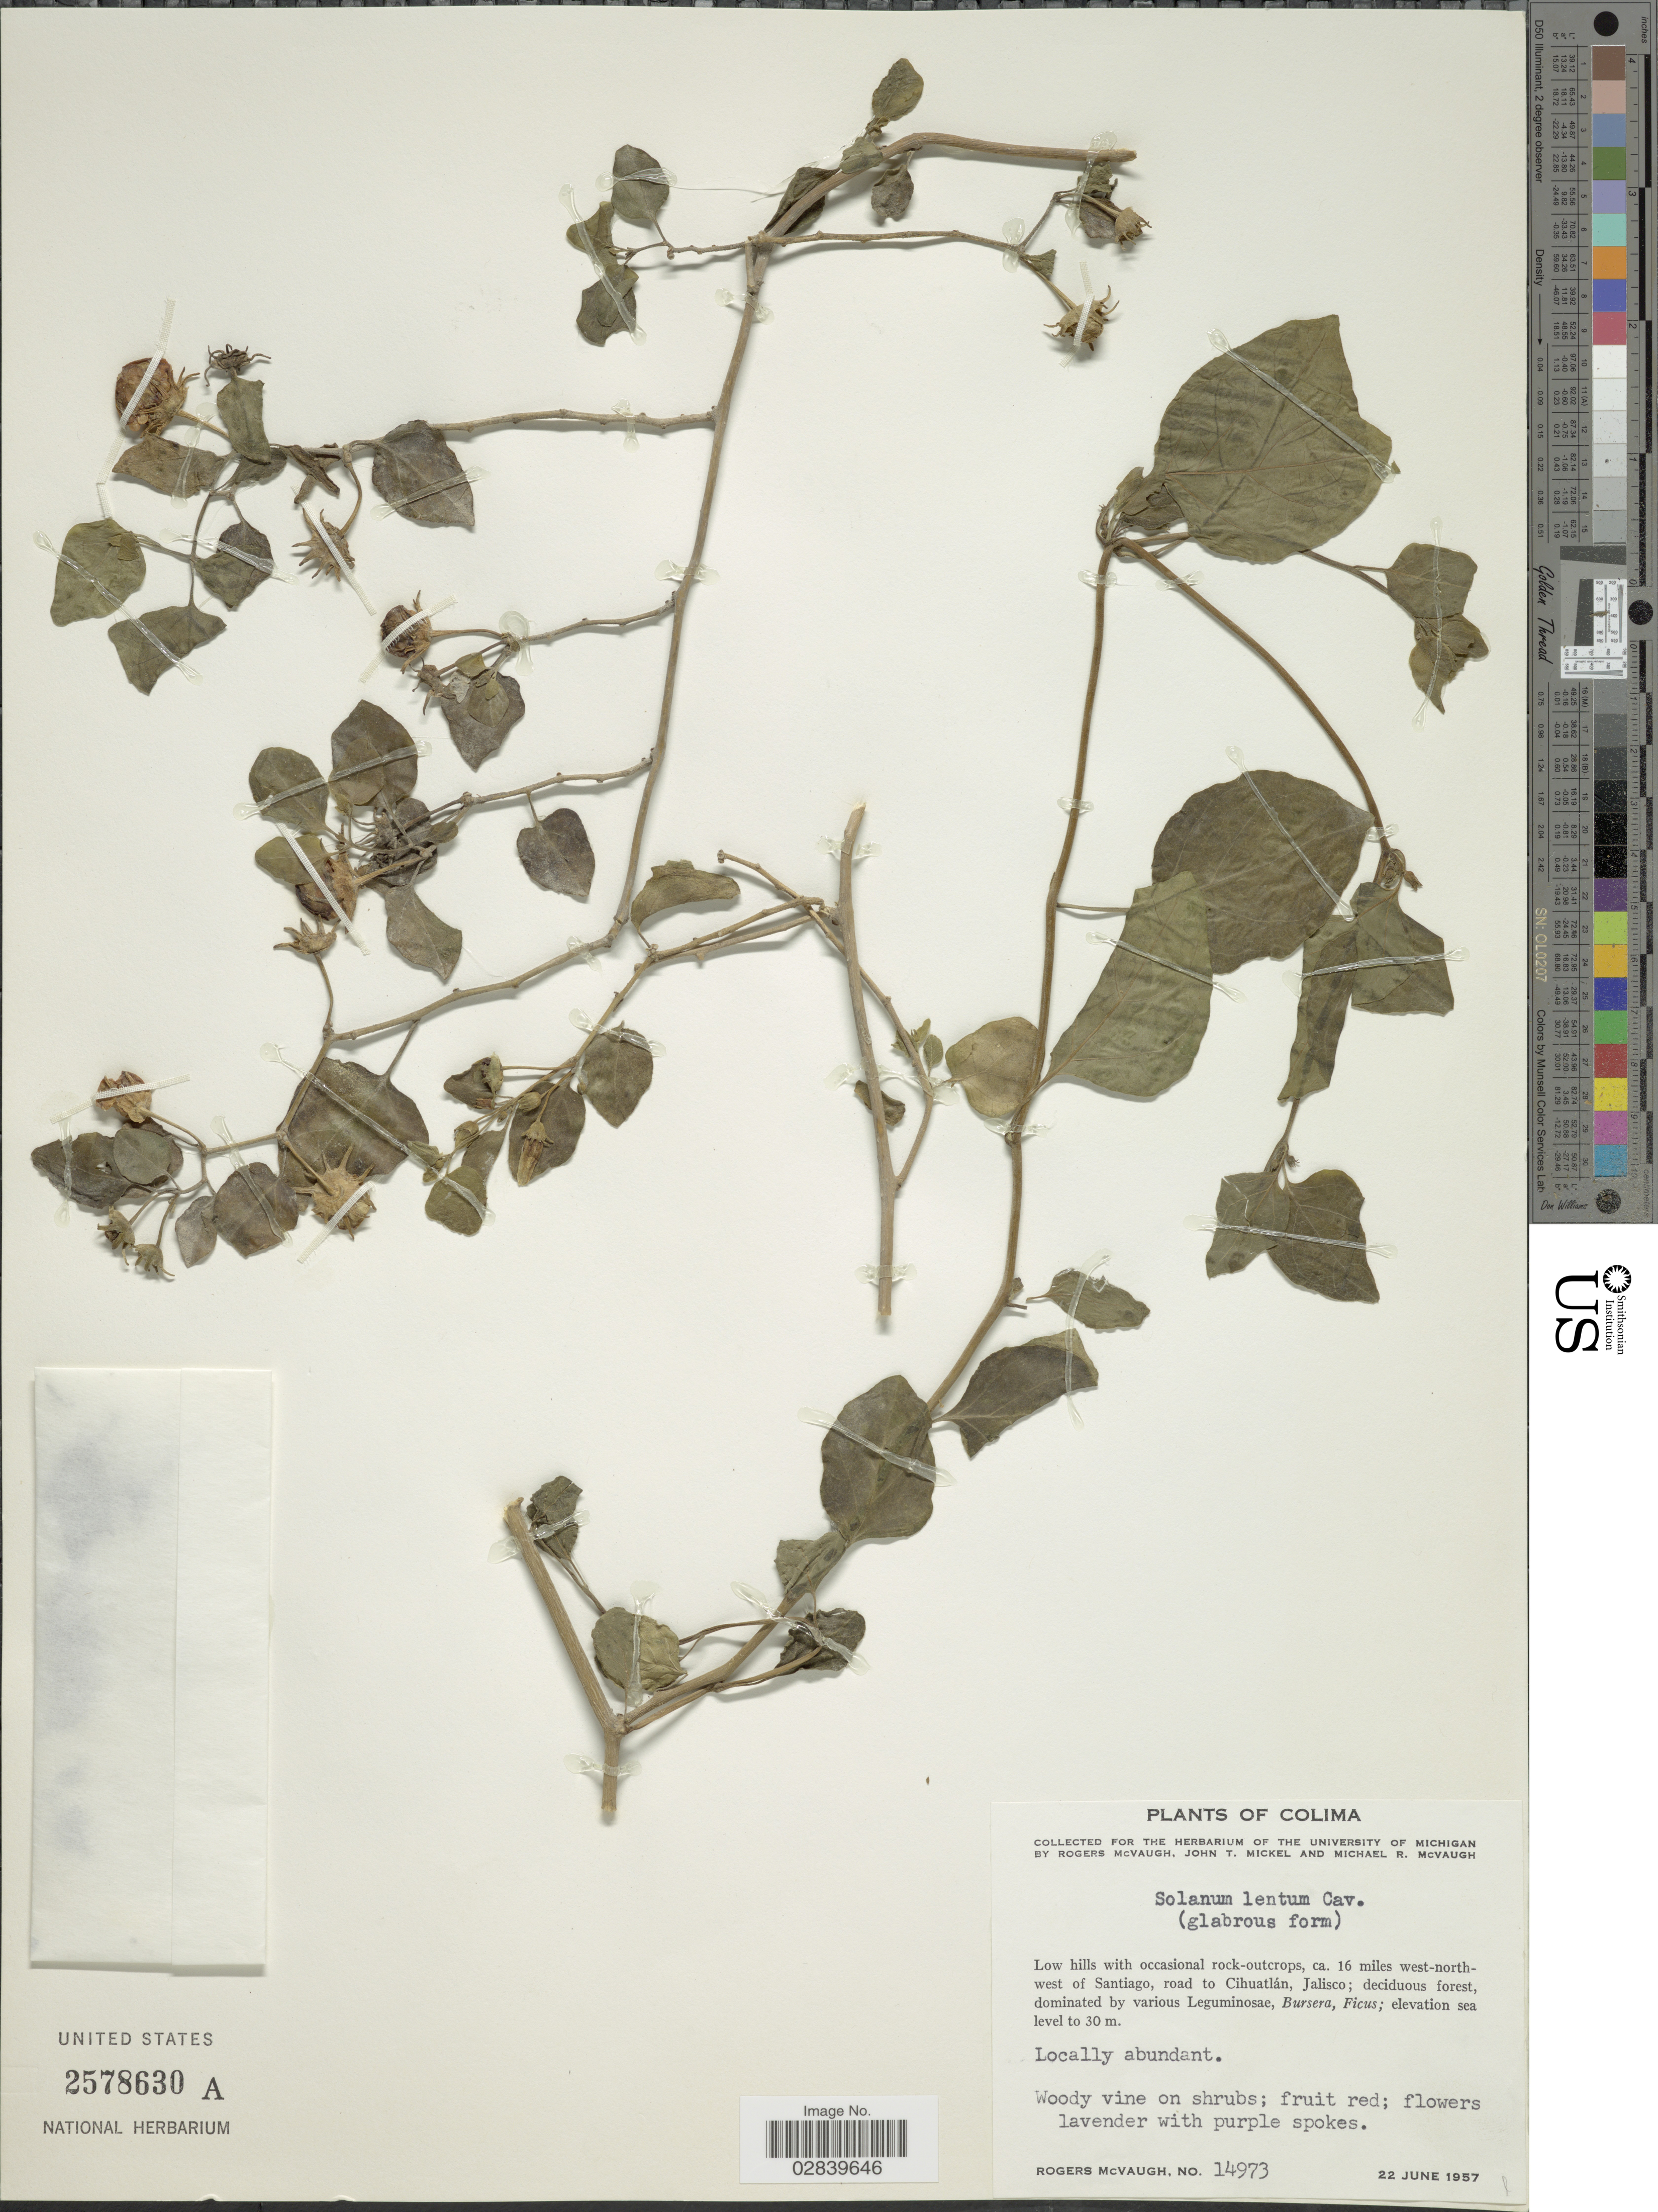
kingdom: Plantae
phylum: Tracheophyta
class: Magnoliopsida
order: Solanales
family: Solanaceae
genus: Lycianthes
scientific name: Lycianthes lenta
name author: (Cav.) Bitter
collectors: R. McVaugh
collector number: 14973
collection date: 1957-06-22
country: Mexico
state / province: Jalisco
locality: Low hills with occasional rock-outcrops, ca. 16 miles west-north-west of Santiago, road to Cihuatlán, Jalisco.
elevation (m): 30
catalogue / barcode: US 2578630A